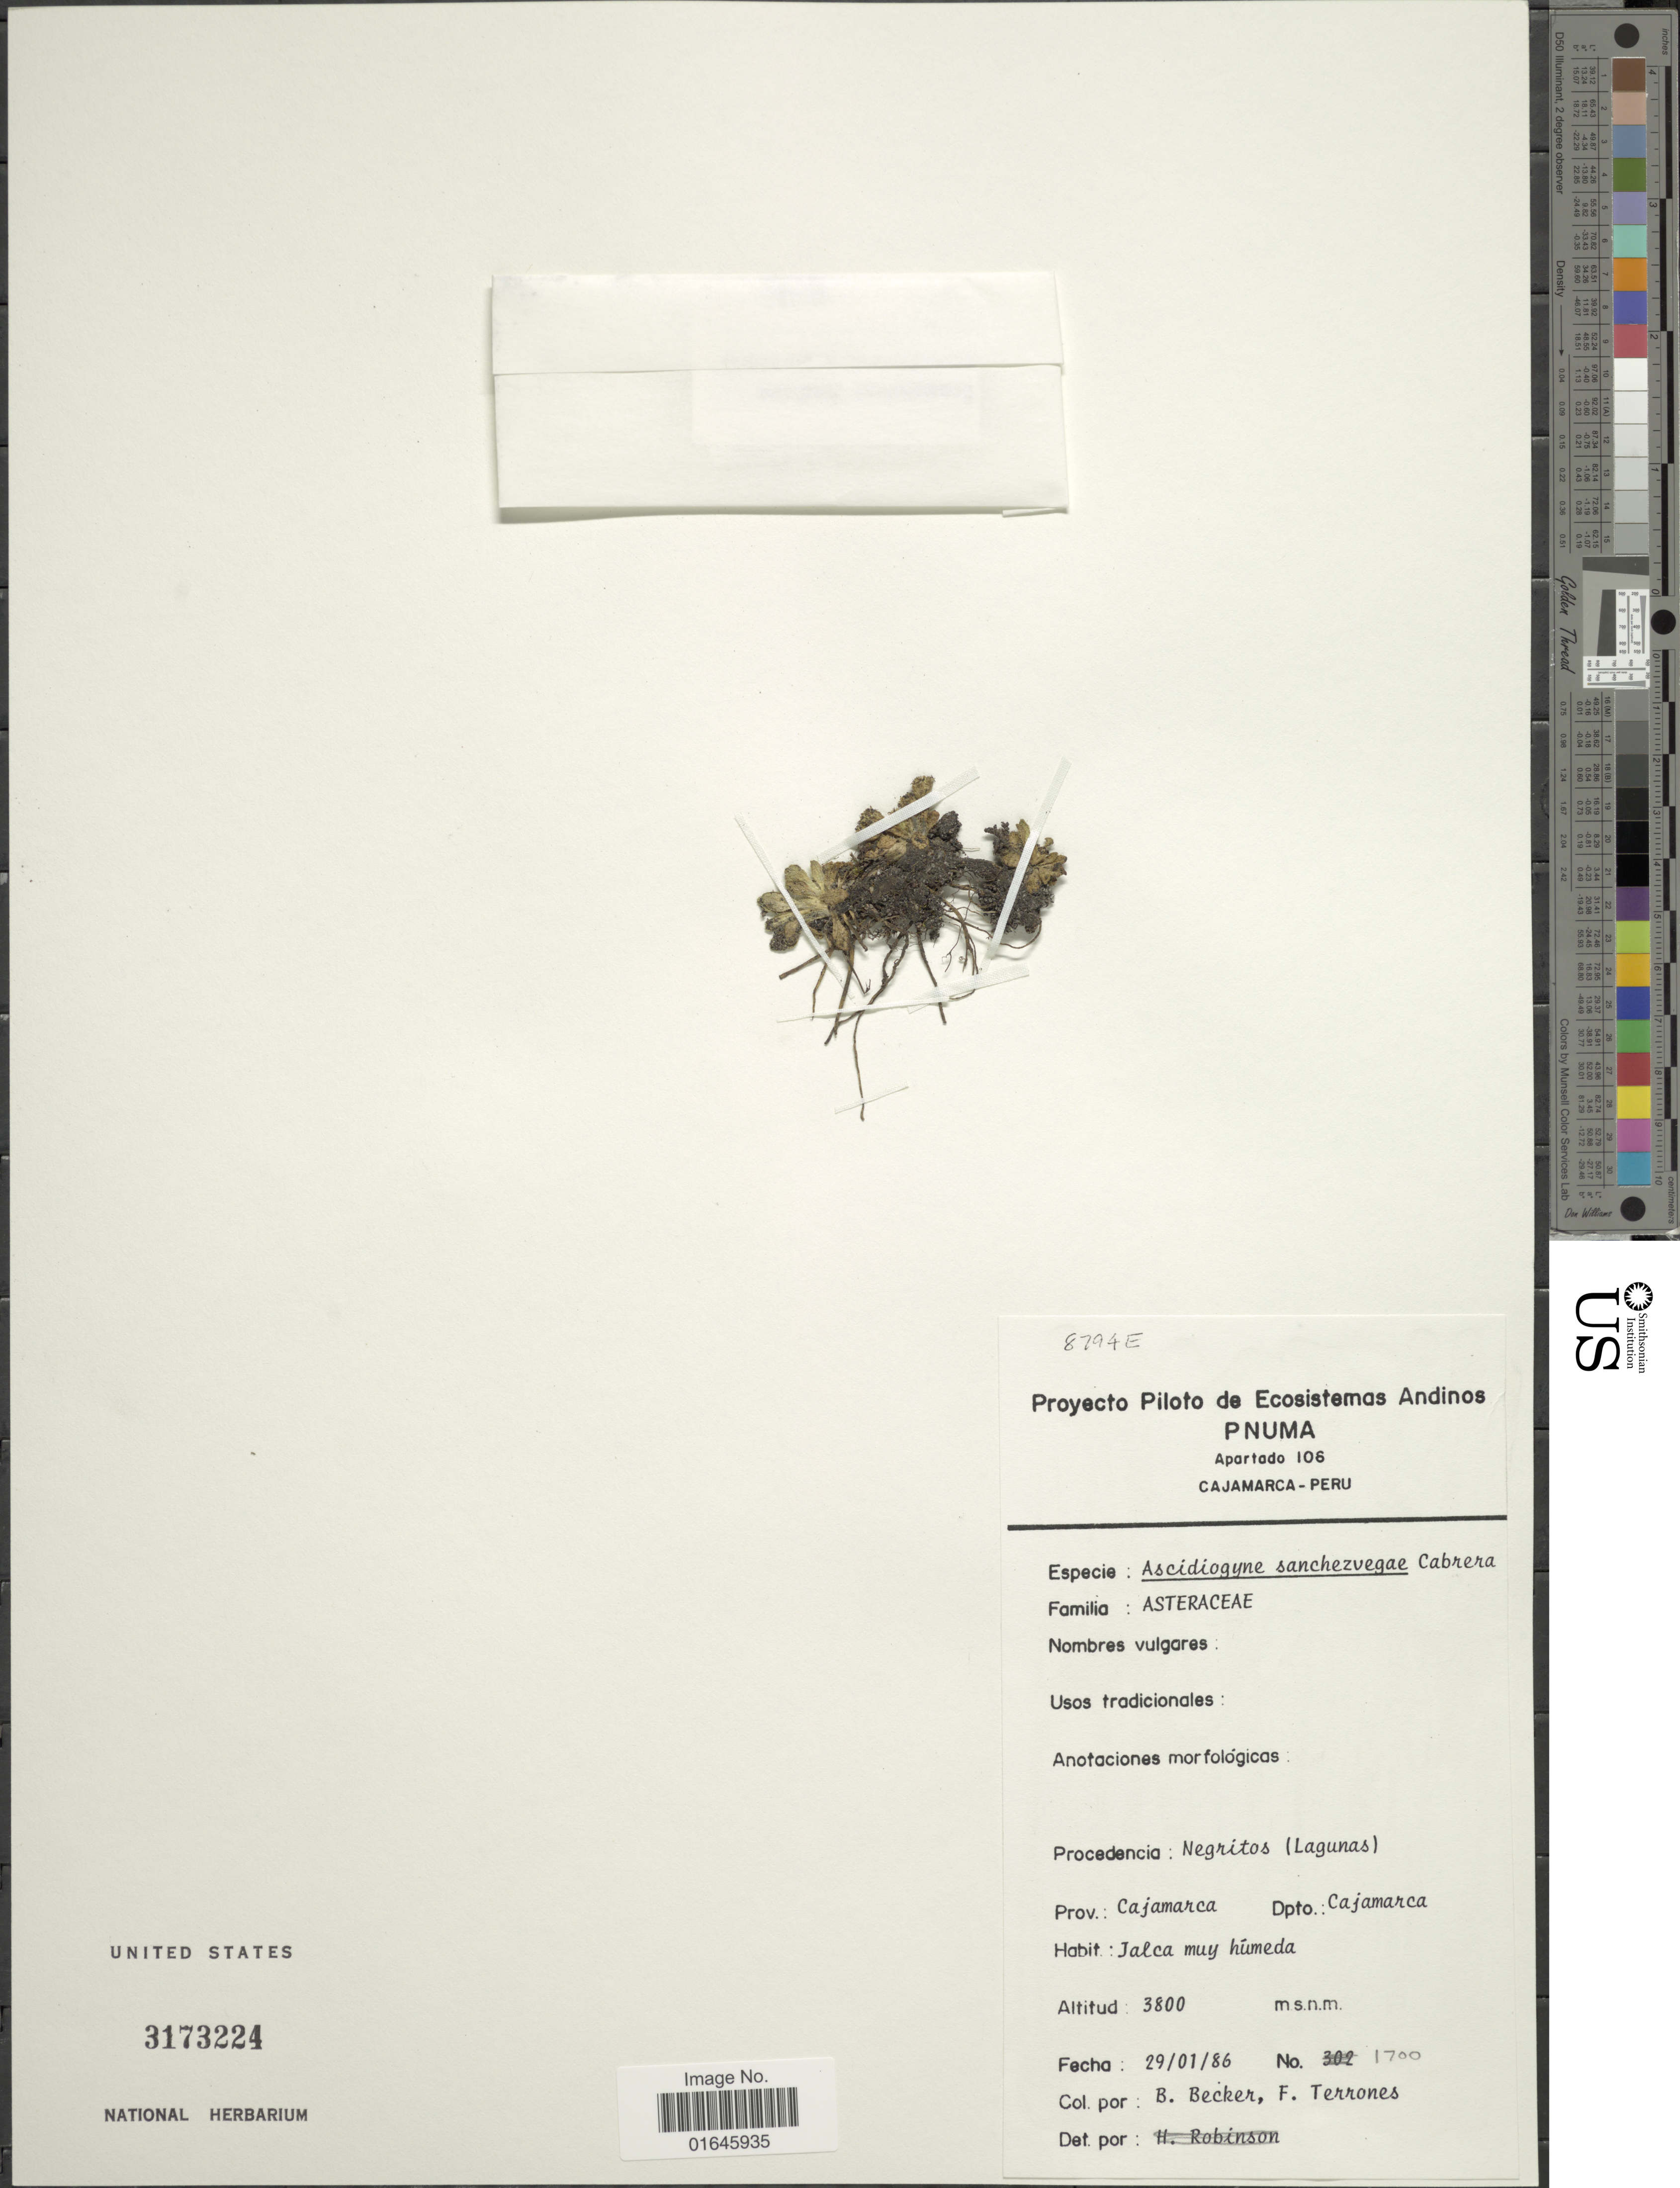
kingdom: Plantae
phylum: Tracheophyta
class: Magnoliopsida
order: Asterales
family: Asteraceae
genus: Ascidiogyne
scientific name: Ascidiogyne sanchezvegae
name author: Cabrera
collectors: B. Becker & F. Terrones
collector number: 1700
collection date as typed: Transcribed d/m/y: 29/1/86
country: Peru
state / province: Cajamarca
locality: Dpto: Cajamarca Negritos (Lagunas)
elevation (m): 3800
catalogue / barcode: US 3173224